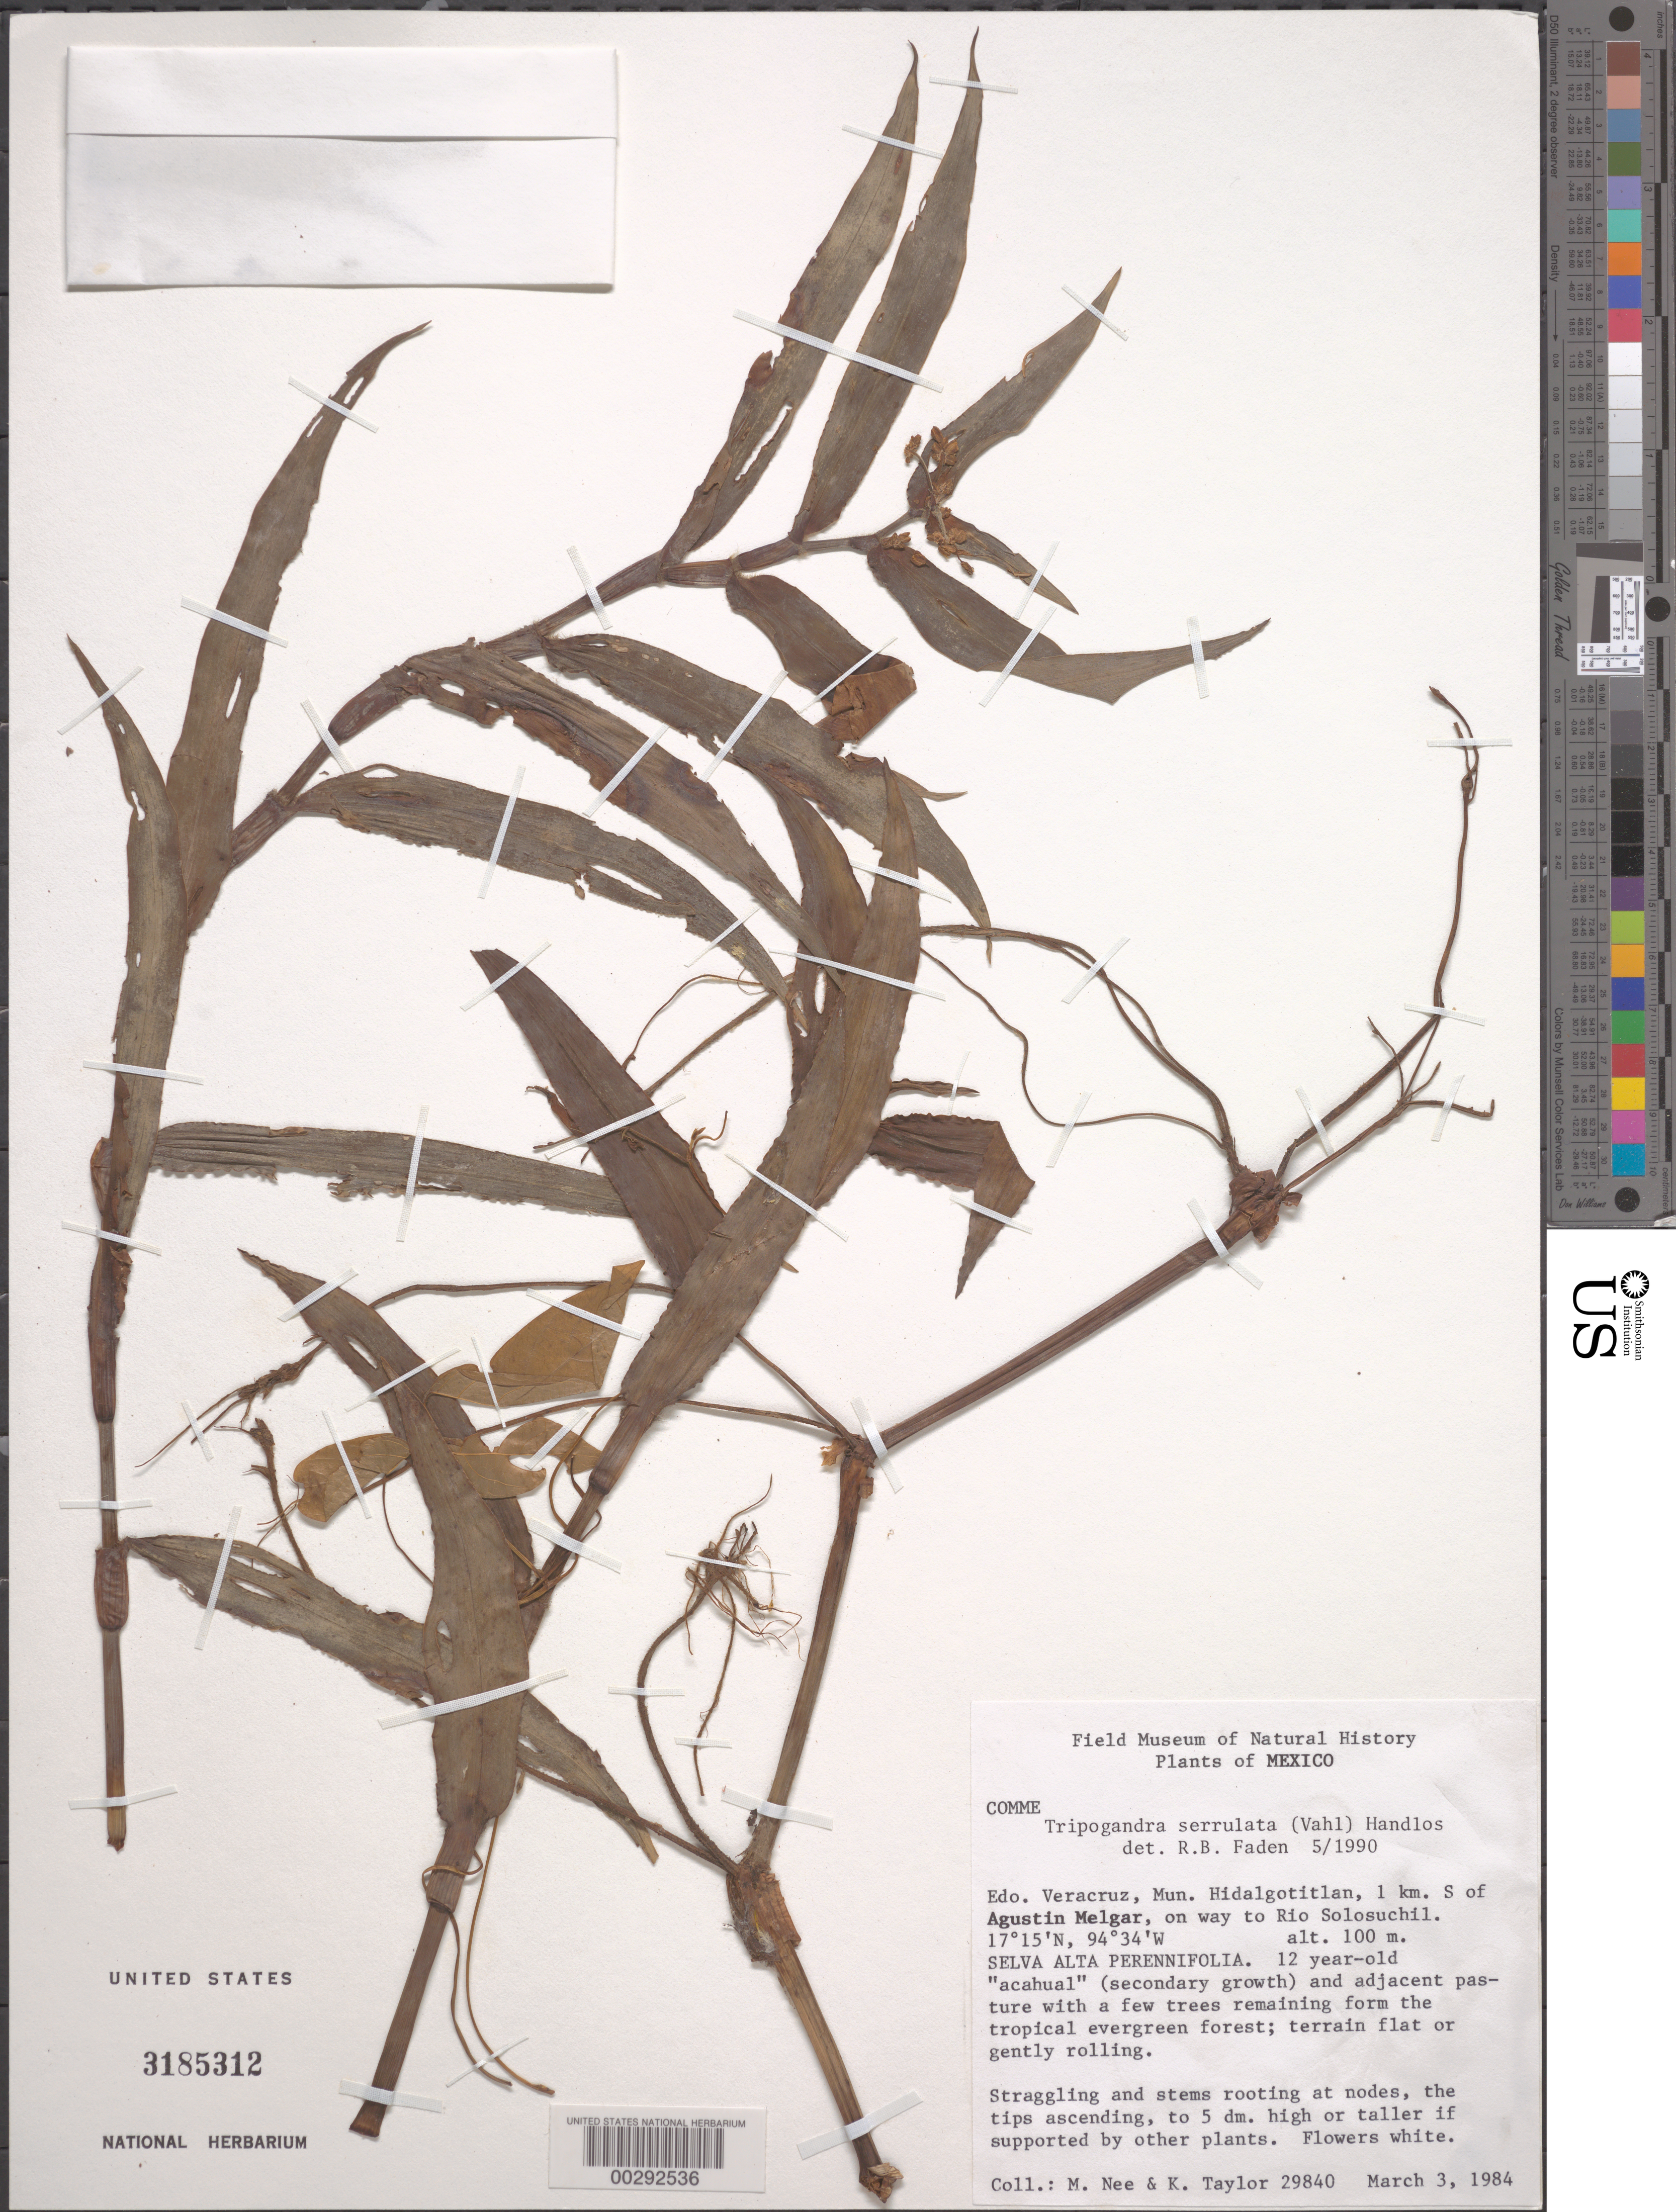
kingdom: Plantae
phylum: Tracheophyta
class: Liliopsida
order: Commelinales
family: Commelinaceae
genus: Tripogandra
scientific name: Tripogandra serrulata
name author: (Vahl) Handlos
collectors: M. Nee & K. Taylor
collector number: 29840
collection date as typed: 31 Mar 1984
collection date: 1984-03-31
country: Mexico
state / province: Veracruz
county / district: Hidalgotitlán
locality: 1 km S of Agustin Melgar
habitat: Tropical evergreen forest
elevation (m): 100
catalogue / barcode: US 3185312